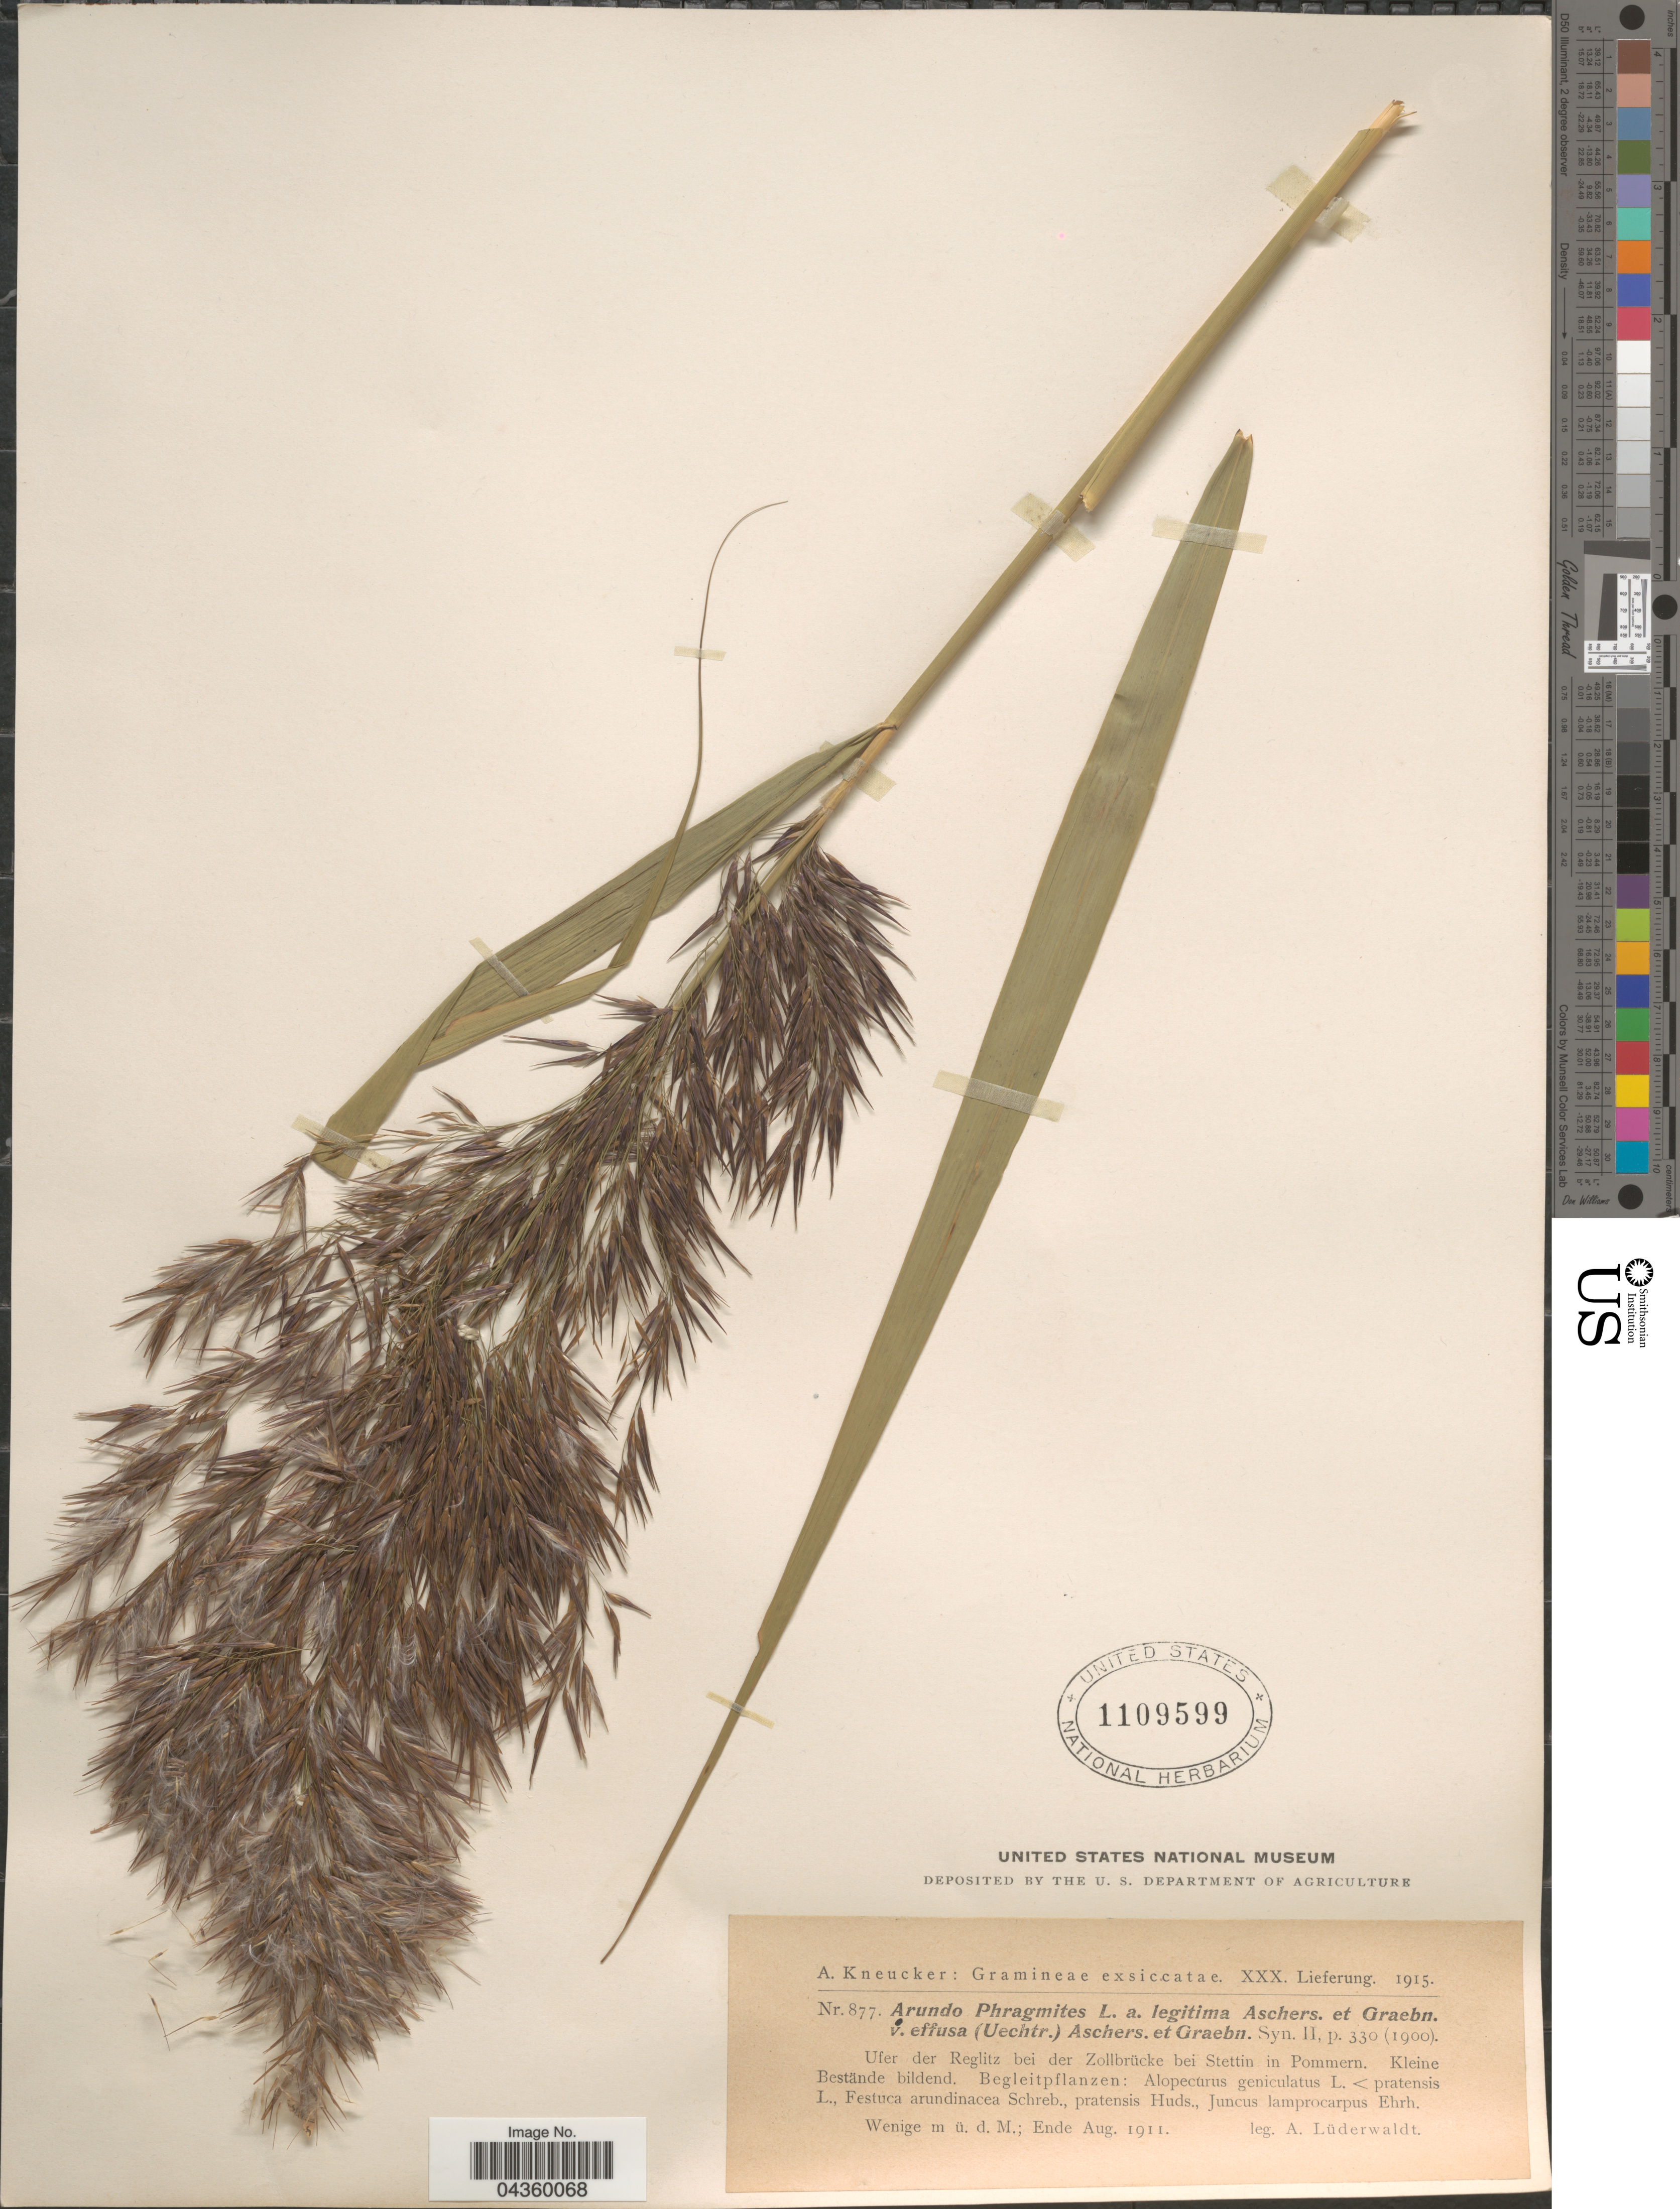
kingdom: Plantae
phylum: Tracheophyta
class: Liliopsida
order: Poales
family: Poaceae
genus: Phragmites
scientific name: Phragmites australis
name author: (Cav.) Trin. ex Steud.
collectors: A. Lüderwaldt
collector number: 877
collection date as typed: ende Aug. 1911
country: Germany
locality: Ufer der Reglitz bei der Zollbrücke bei Stettin in Pommern.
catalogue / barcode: US 1109599